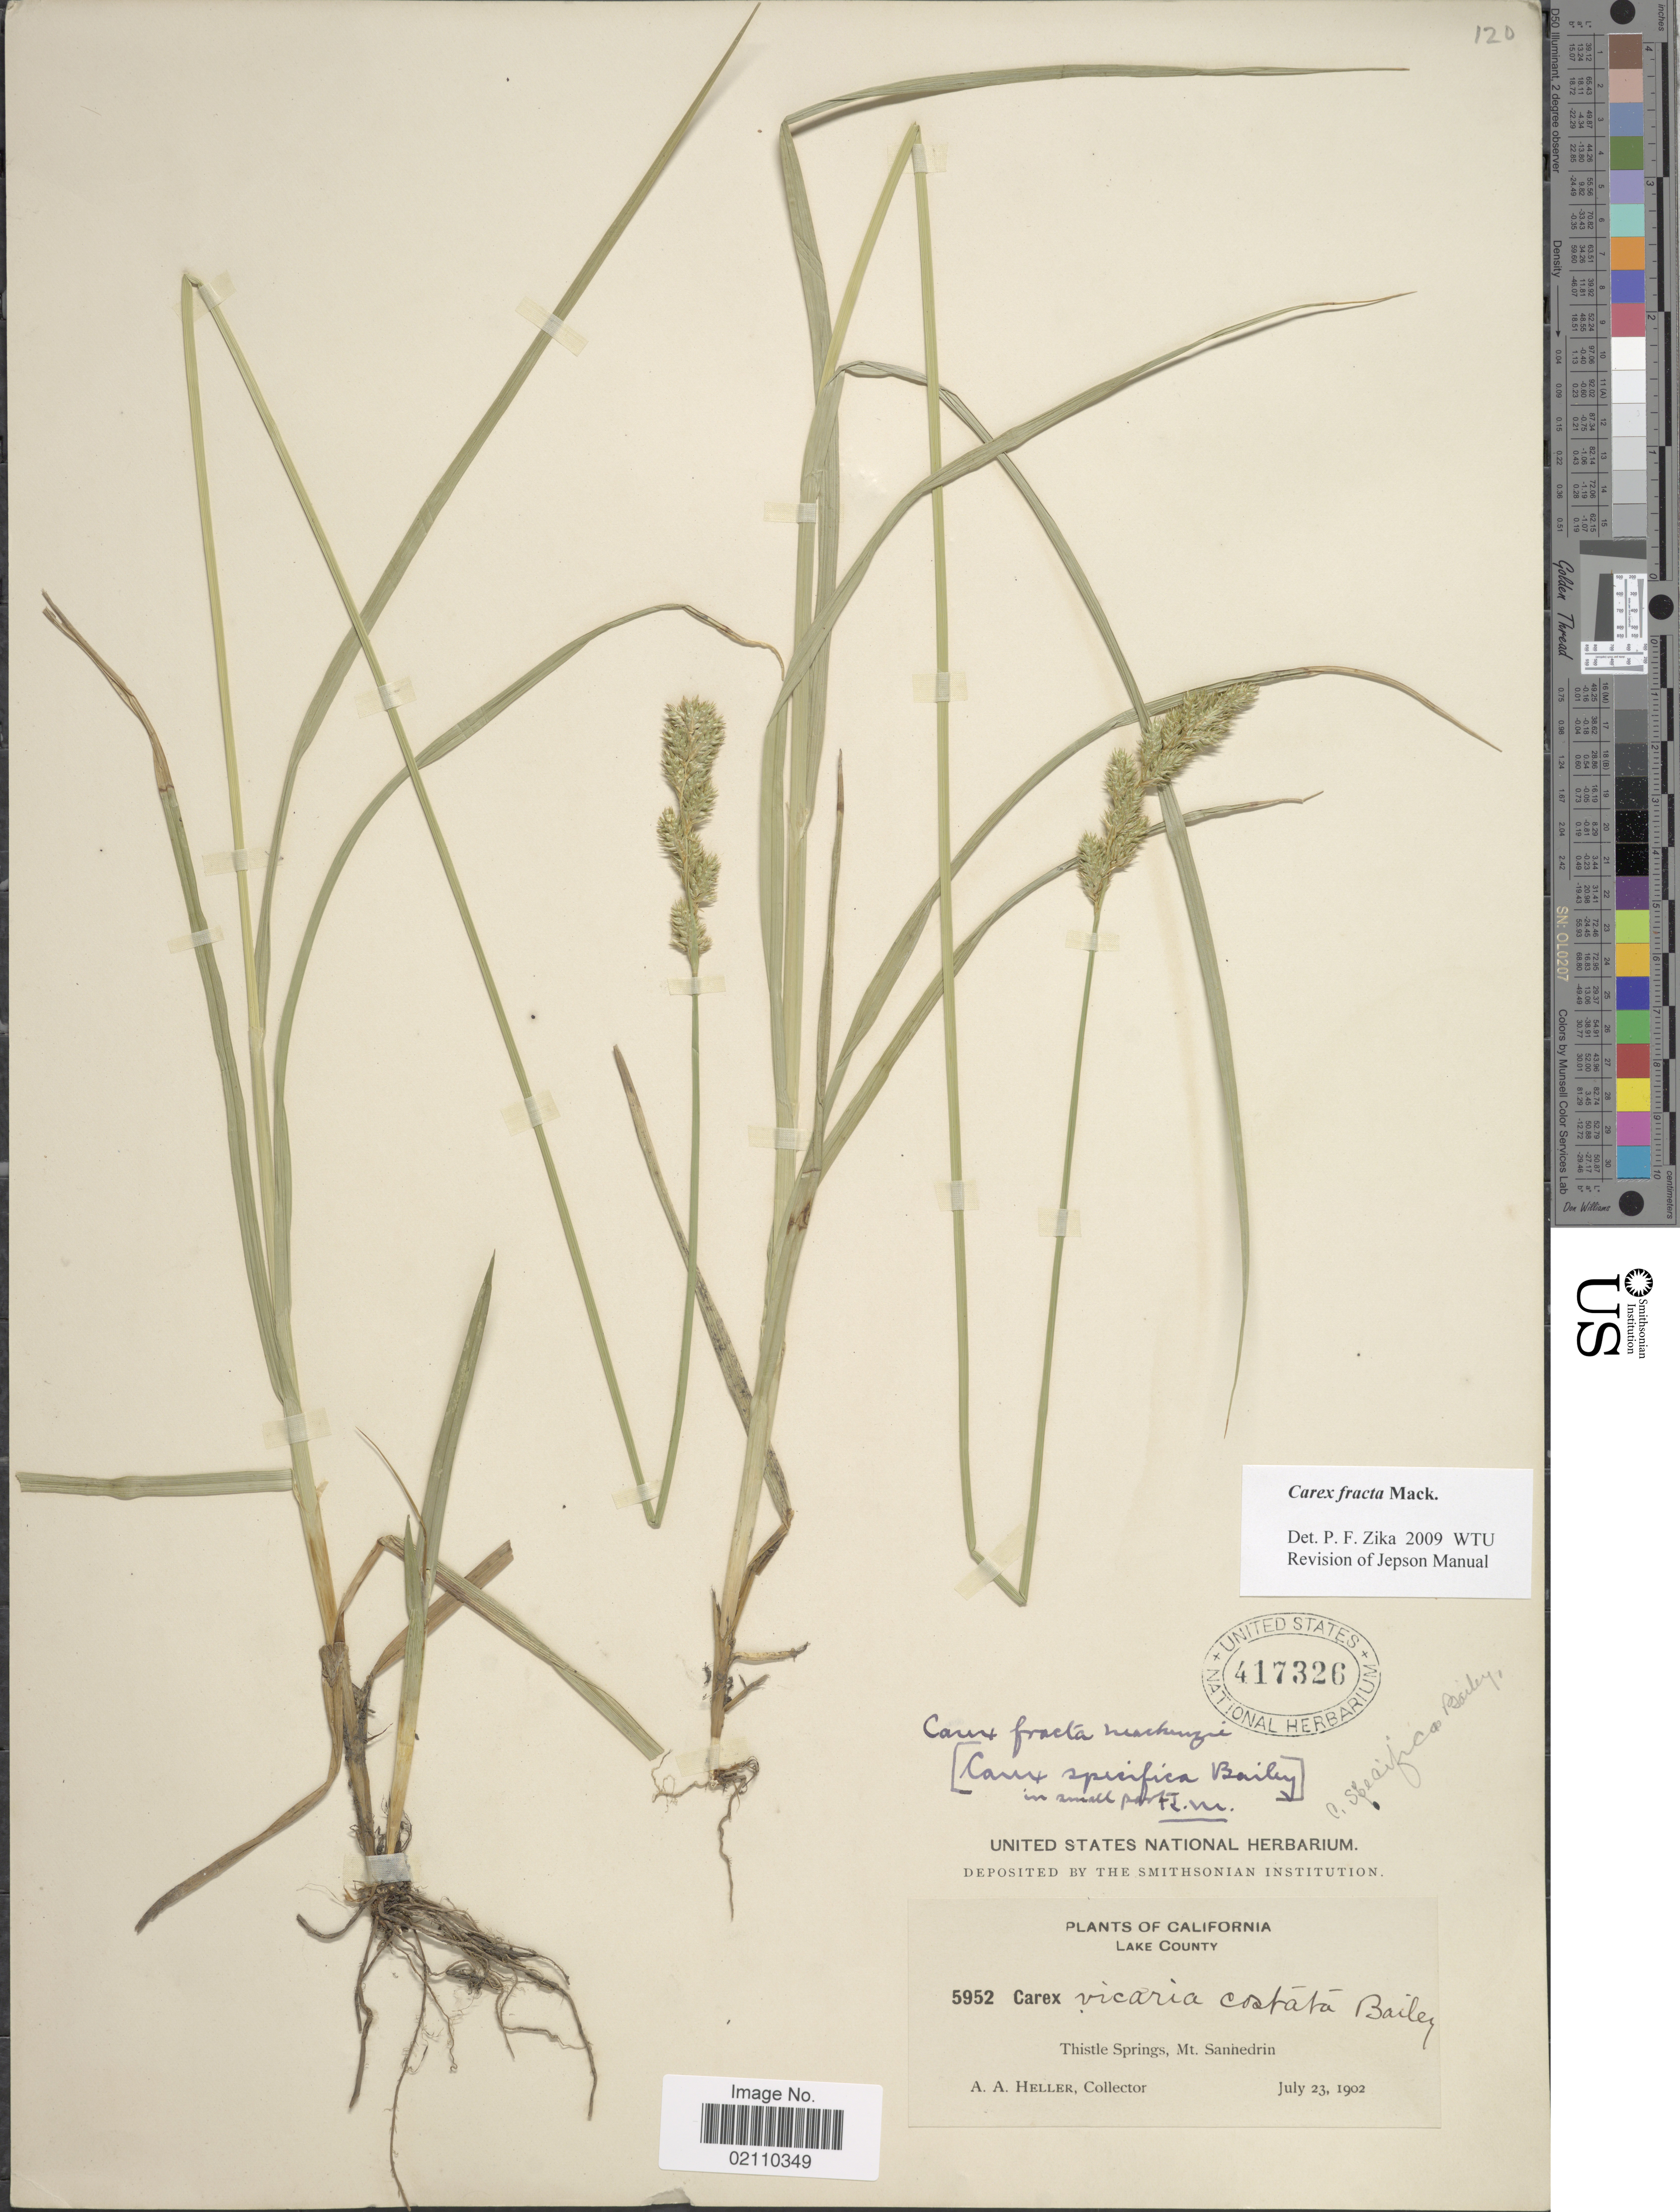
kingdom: Plantae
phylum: Tracheophyta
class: Liliopsida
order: Poales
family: Cyperaceae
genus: Carex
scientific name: Carex fracta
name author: Mack.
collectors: A. A. Heller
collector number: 5952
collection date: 1902-07-23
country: United States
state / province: California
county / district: Lake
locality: Lake County, Thistle Springs, Mt. Sanhedrin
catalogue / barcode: US 417326